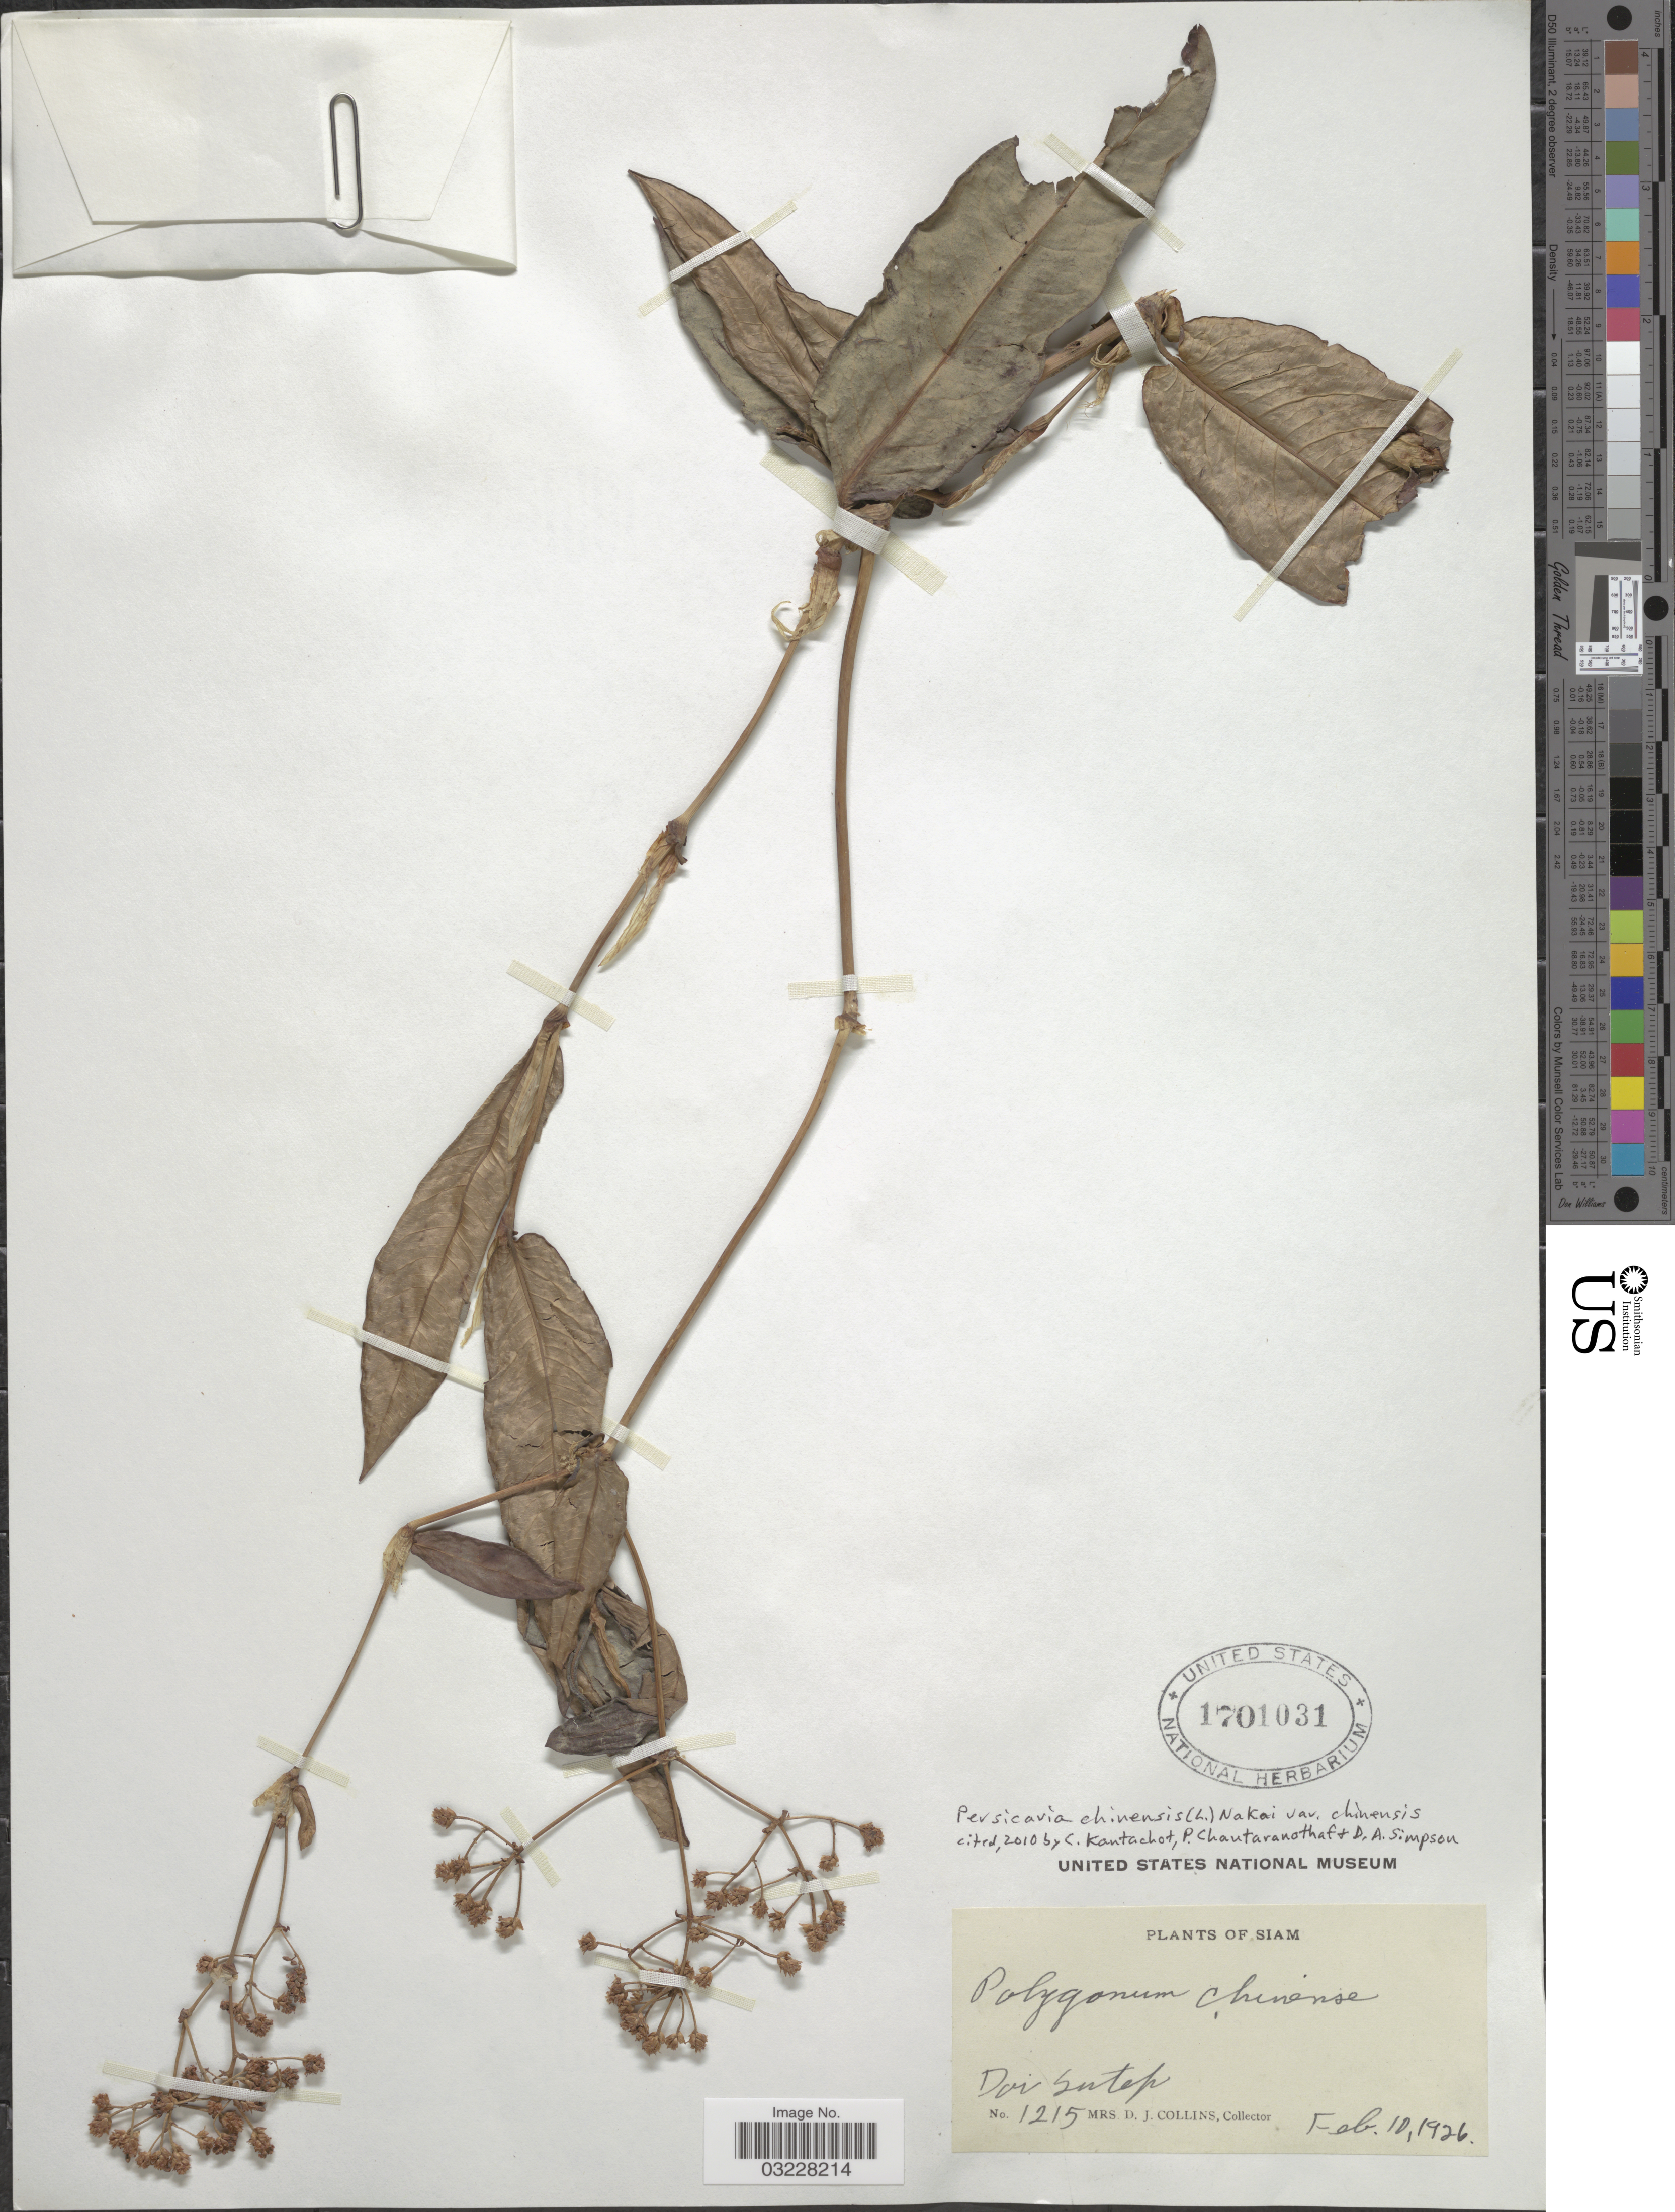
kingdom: Plantae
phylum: Tracheophyta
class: Magnoliopsida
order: Caryophyllales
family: Polygonaceae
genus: Polygonum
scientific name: Polygonum chinense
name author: L.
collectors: Mrs. D. J. Collins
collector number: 1215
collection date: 1926-02-10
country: Thailand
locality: Siam. Doi Sutep.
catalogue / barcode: US 1701031